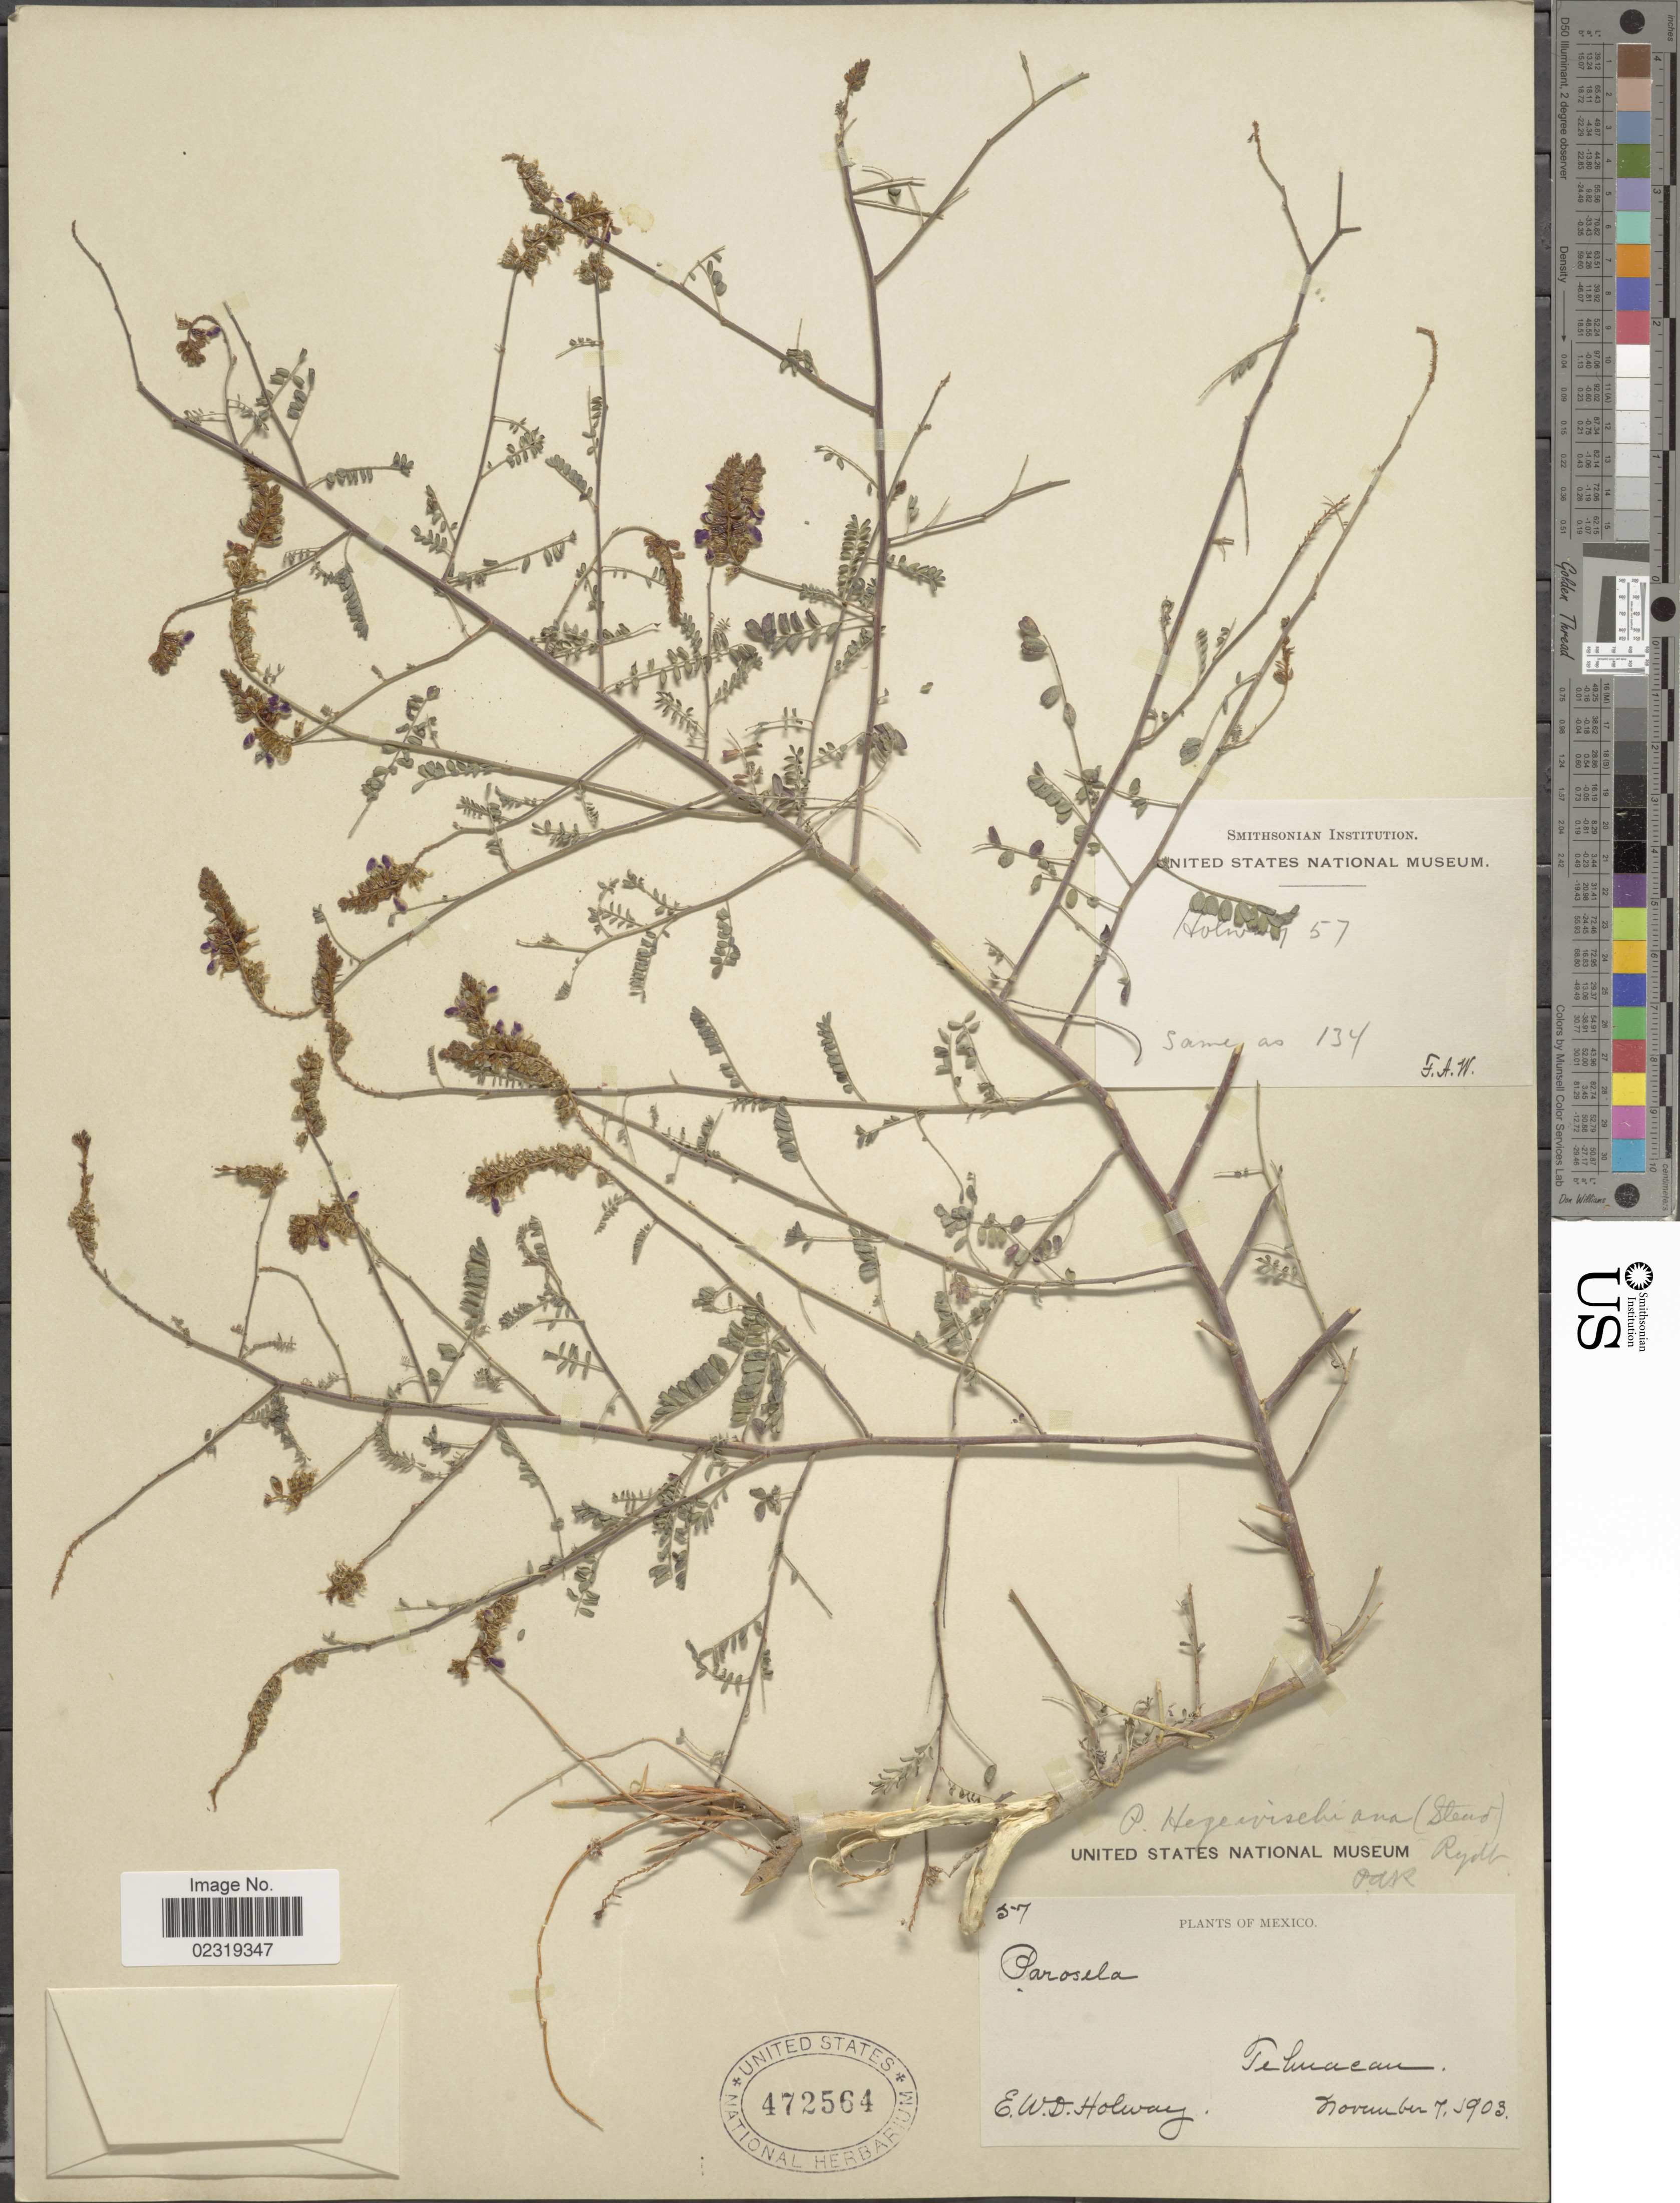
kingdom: Plantae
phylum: Tracheophyta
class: Magnoliopsida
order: Fabales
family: Fabaceae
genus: Dalea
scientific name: Dalea hegewischiana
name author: Steud.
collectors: E. W. D. Holway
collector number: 57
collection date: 1903-11-07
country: Mexico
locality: Tehuacan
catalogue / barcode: US 472564